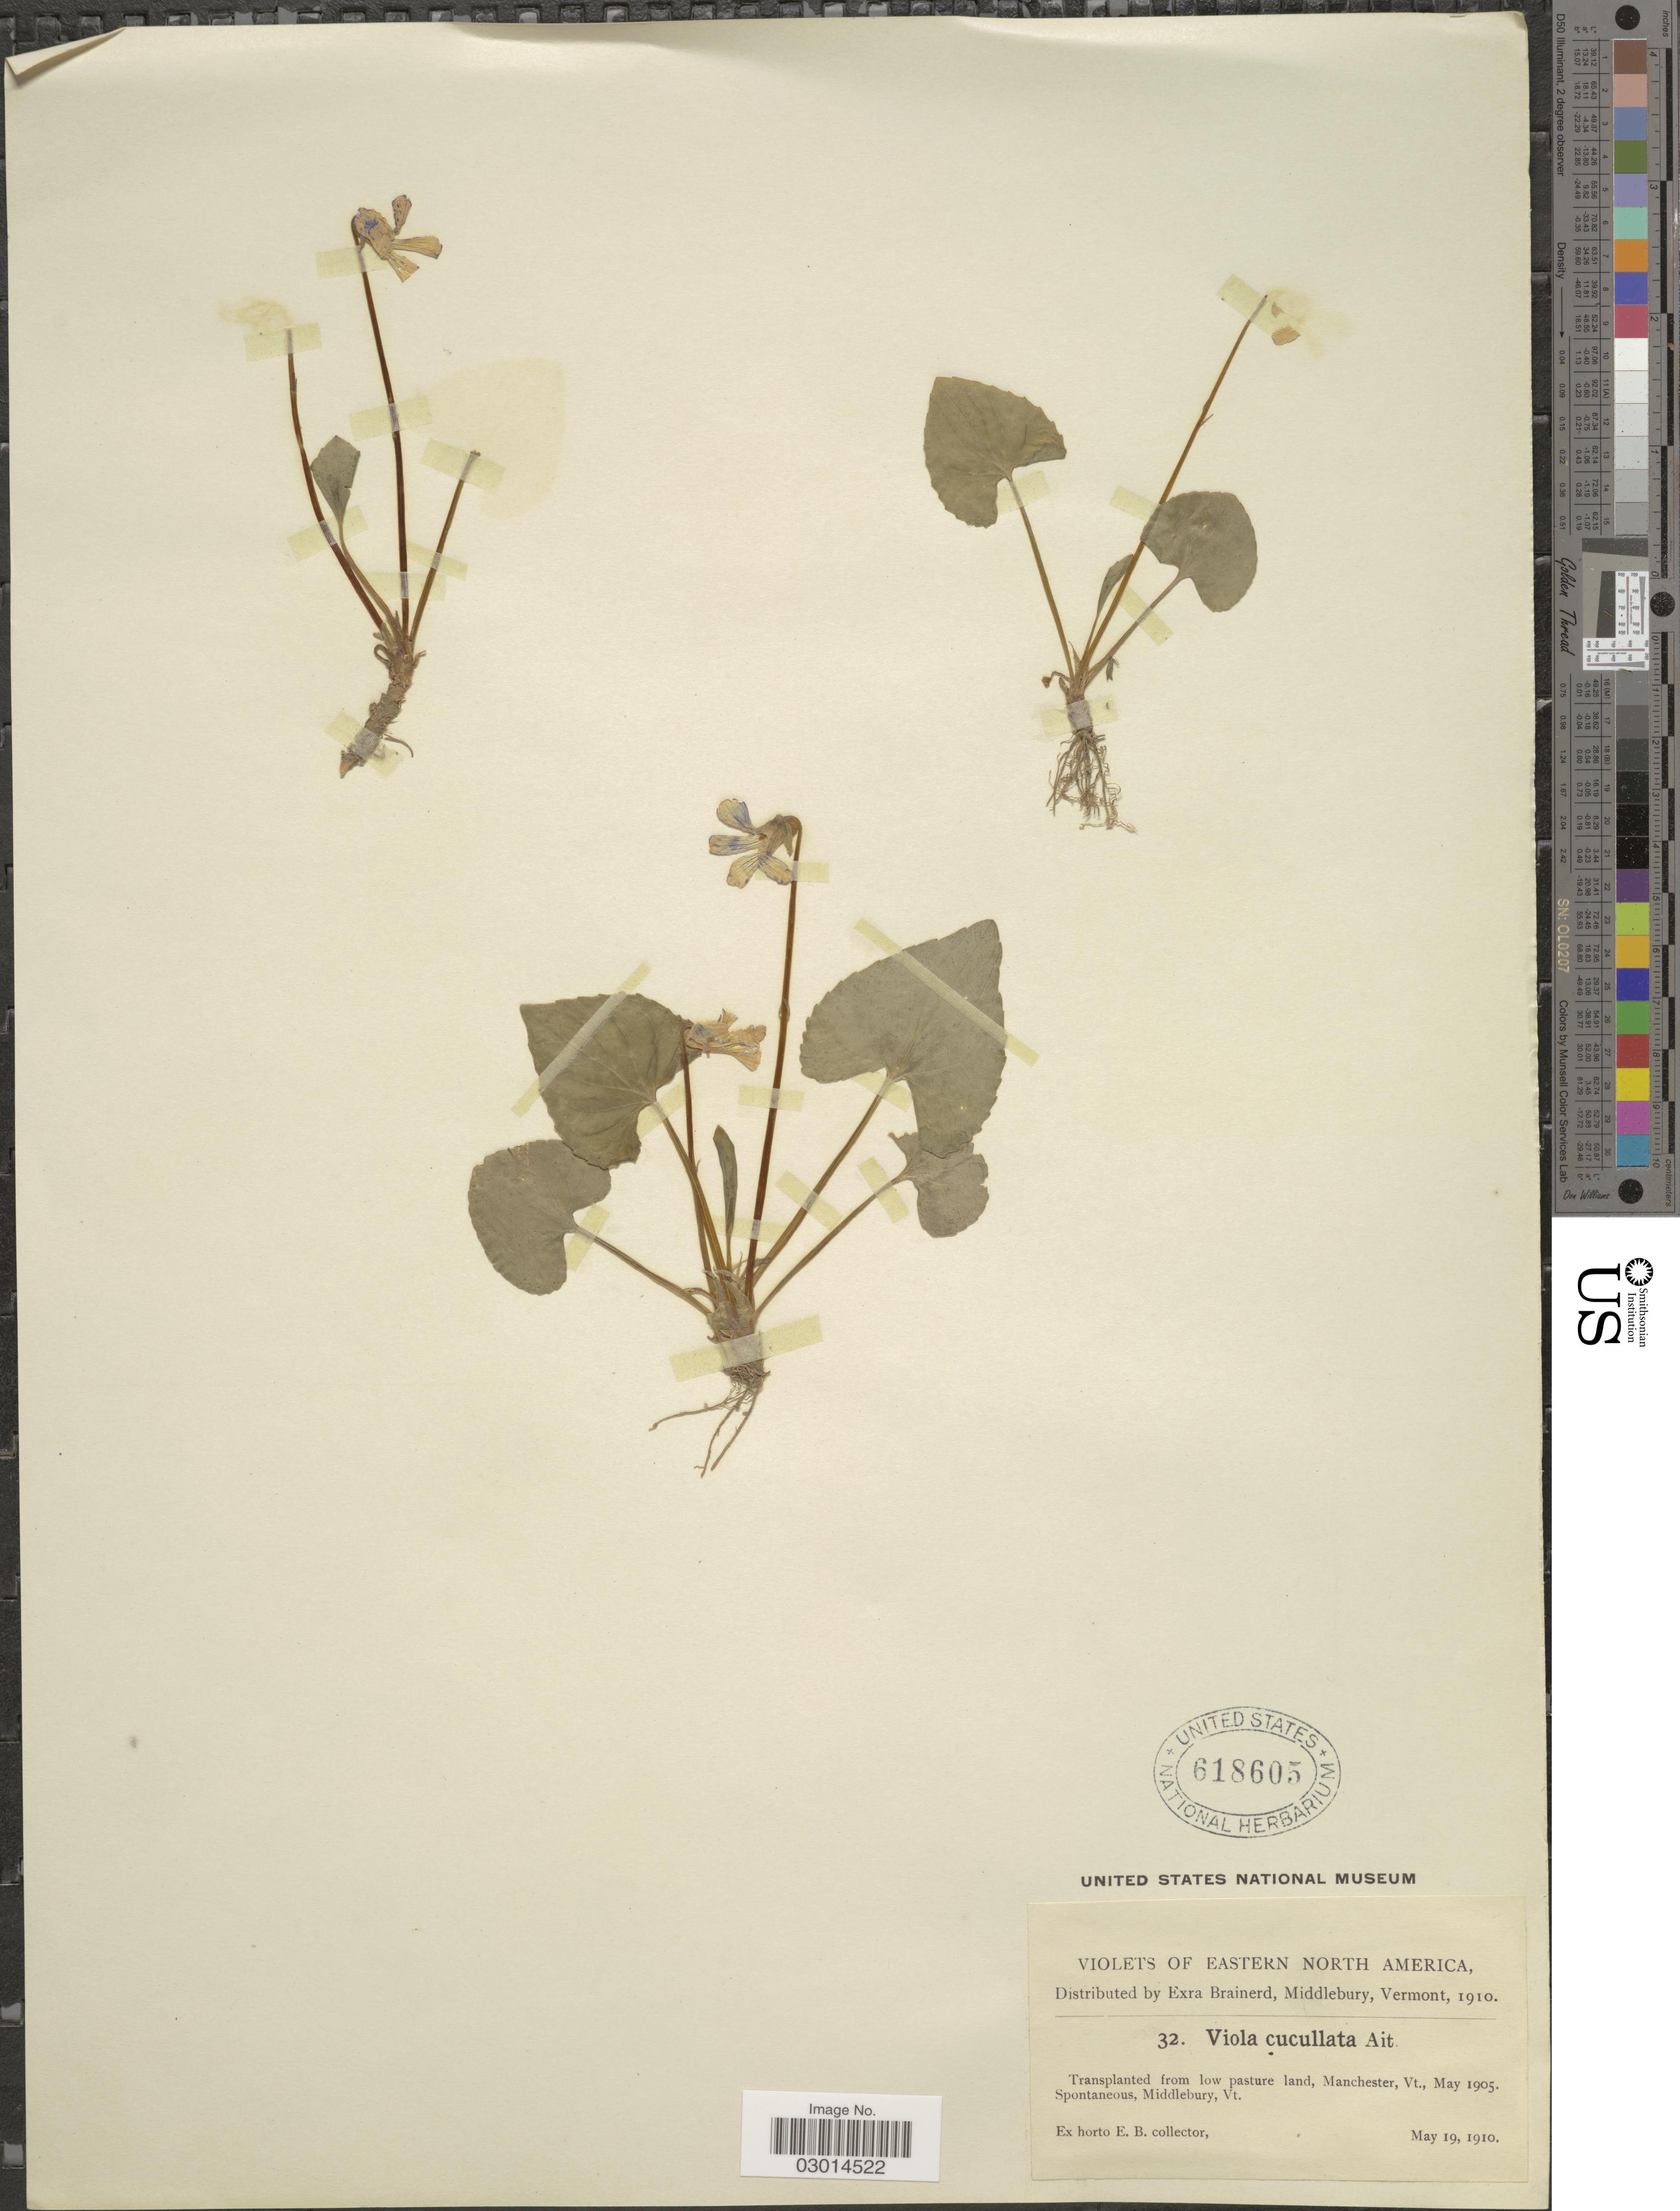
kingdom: Plantae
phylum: Tracheophyta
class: Magnoliopsida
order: Malpighiales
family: Violaceae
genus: Viola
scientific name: Viola cucullata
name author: Aiton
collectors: ex herb. Ezra Brainerd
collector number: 32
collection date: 1910-05-19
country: United States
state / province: Vermont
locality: Eastern North America. Transplanted from low pasture land, Manchester, Vt.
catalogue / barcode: US 618605